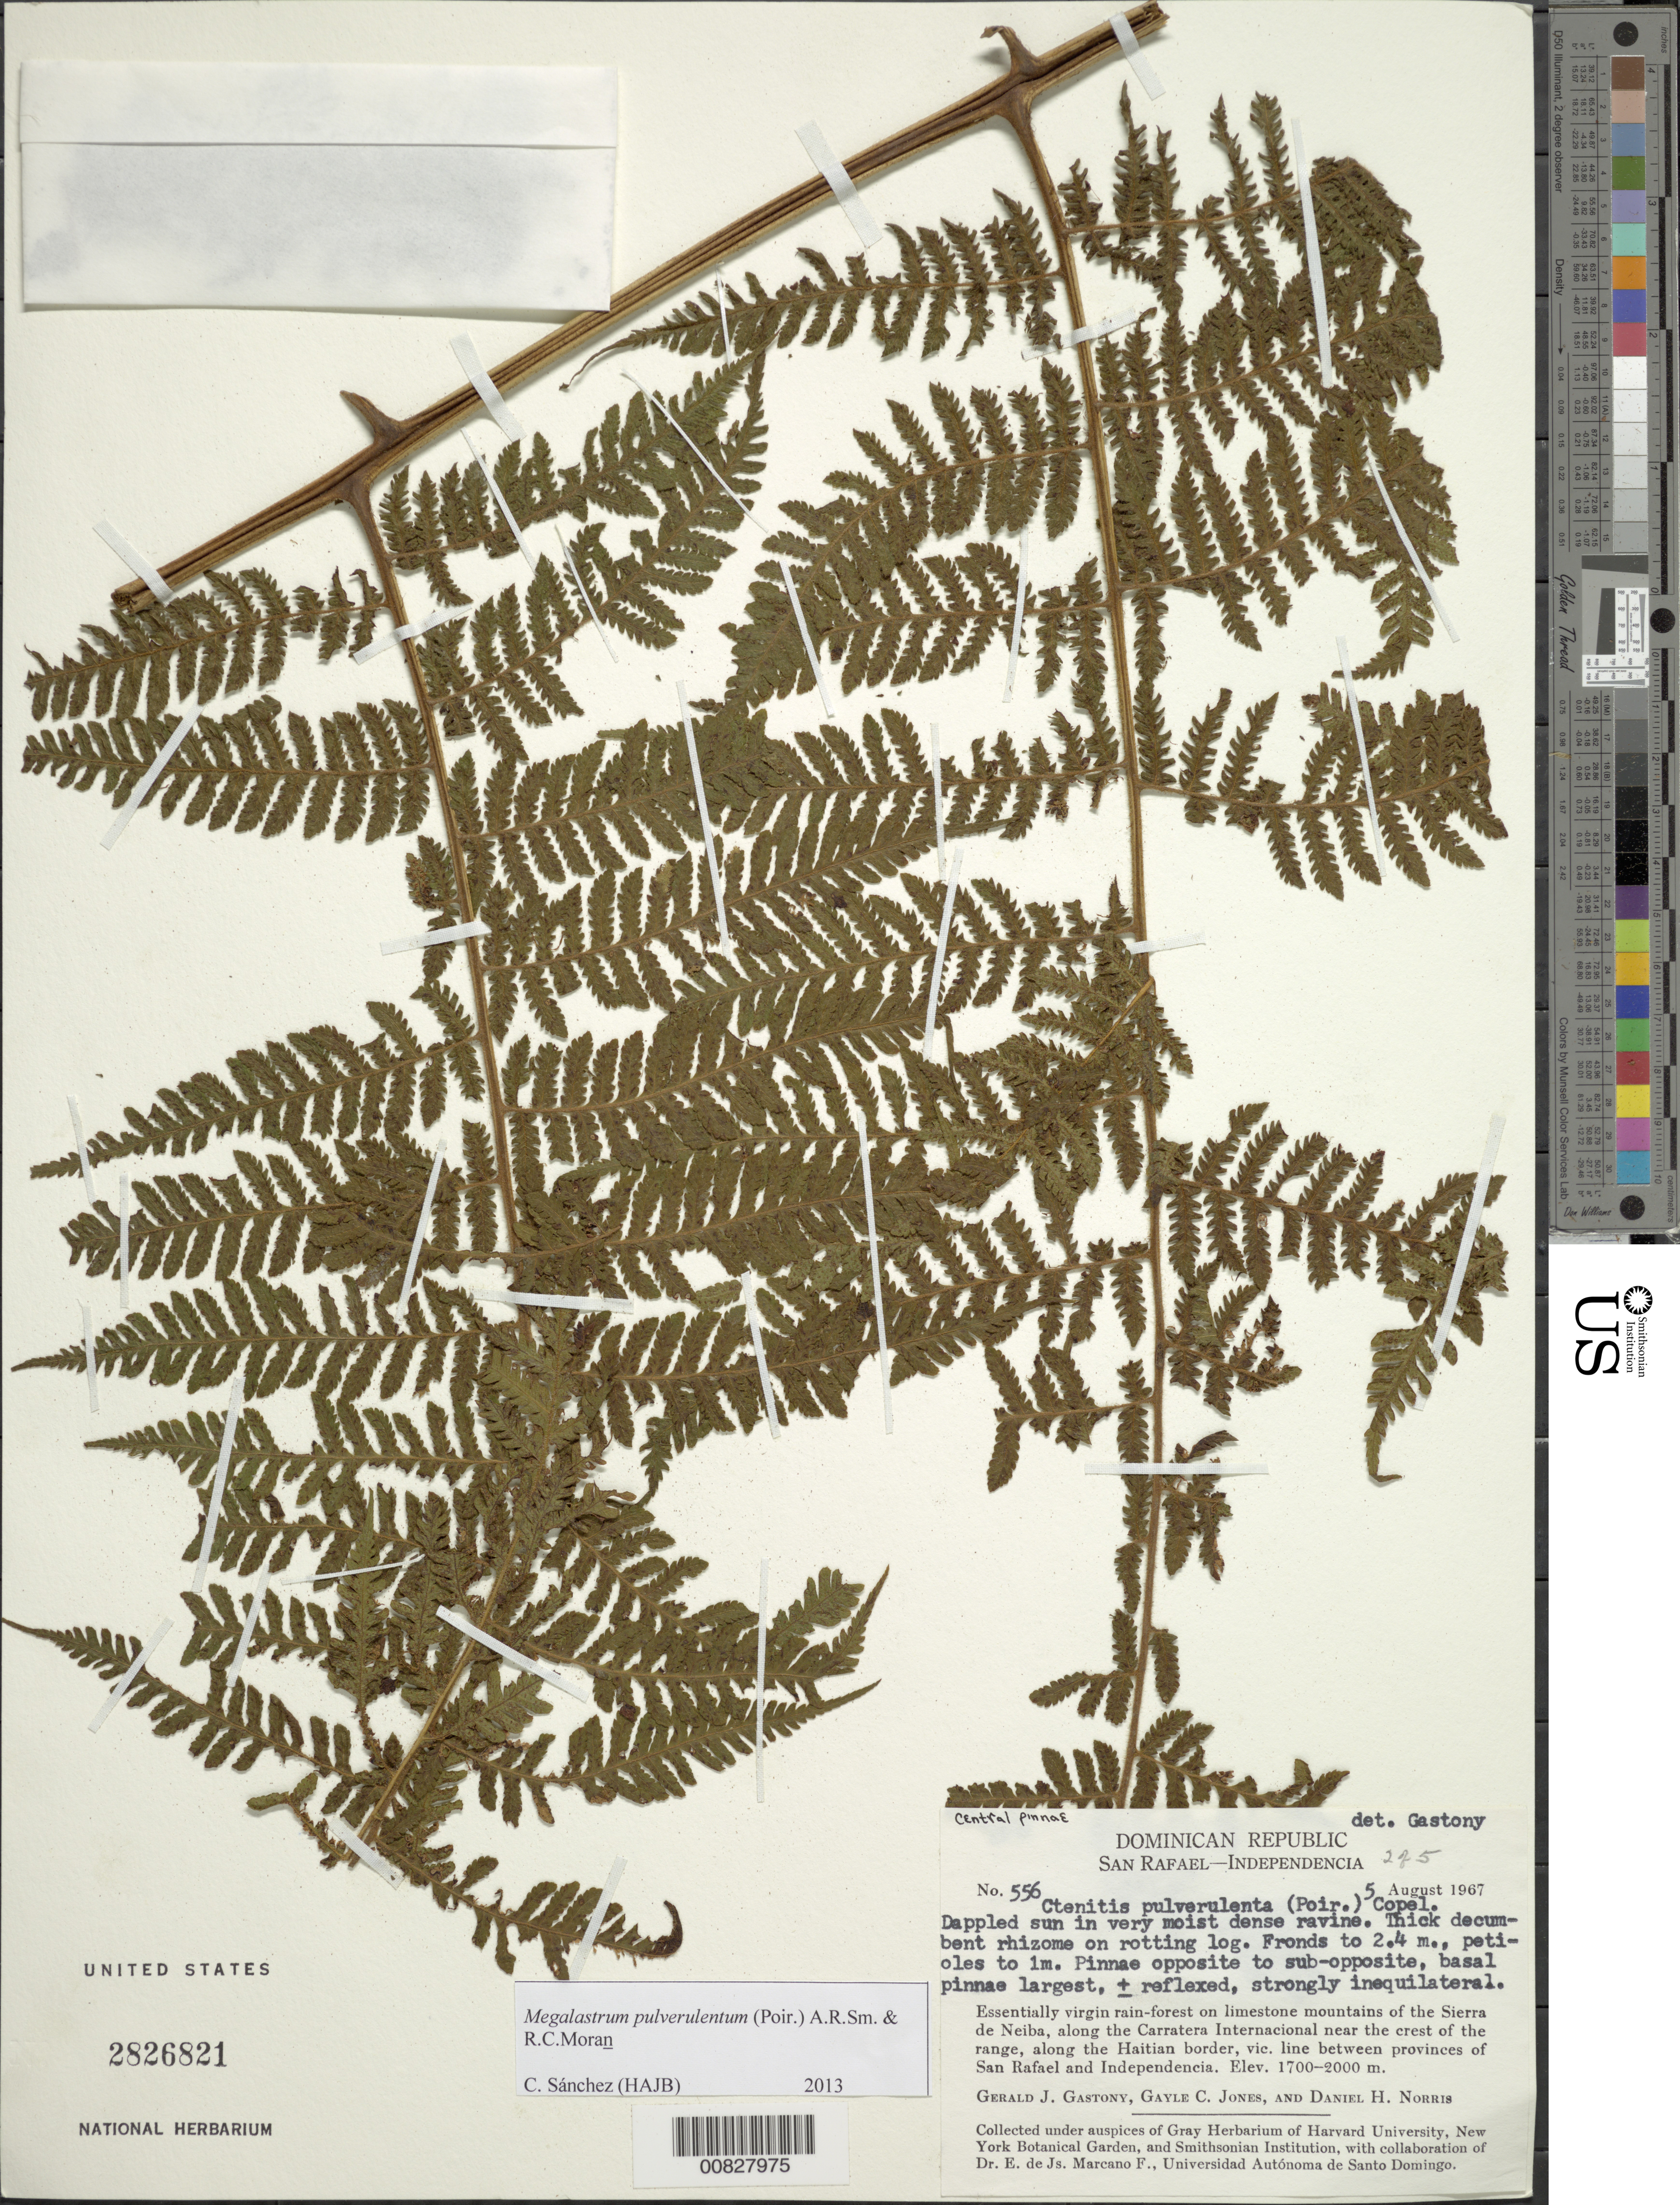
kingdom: Plantae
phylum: Tracheophyta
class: Polypodiopsida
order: Polypodiales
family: Dryopteridaceae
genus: Megalastrum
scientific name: Megalastrum pulverulentum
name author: (Poir.) A.R. Sm. & R.C. Moran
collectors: G. Gastony, G. C. Jones & D. H. Norris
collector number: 556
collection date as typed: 05 Aug 1967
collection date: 1967-08-05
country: Dominican Republic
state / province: Independencia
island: Hispaniola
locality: San Rafael-Independencia, Sierra de Neiba, Carretera Internacional, along Haitian border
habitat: Essentially virgin rainforest on limestone mountains; dappled sun in very moist dense ravine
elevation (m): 1700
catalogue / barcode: US 2826821